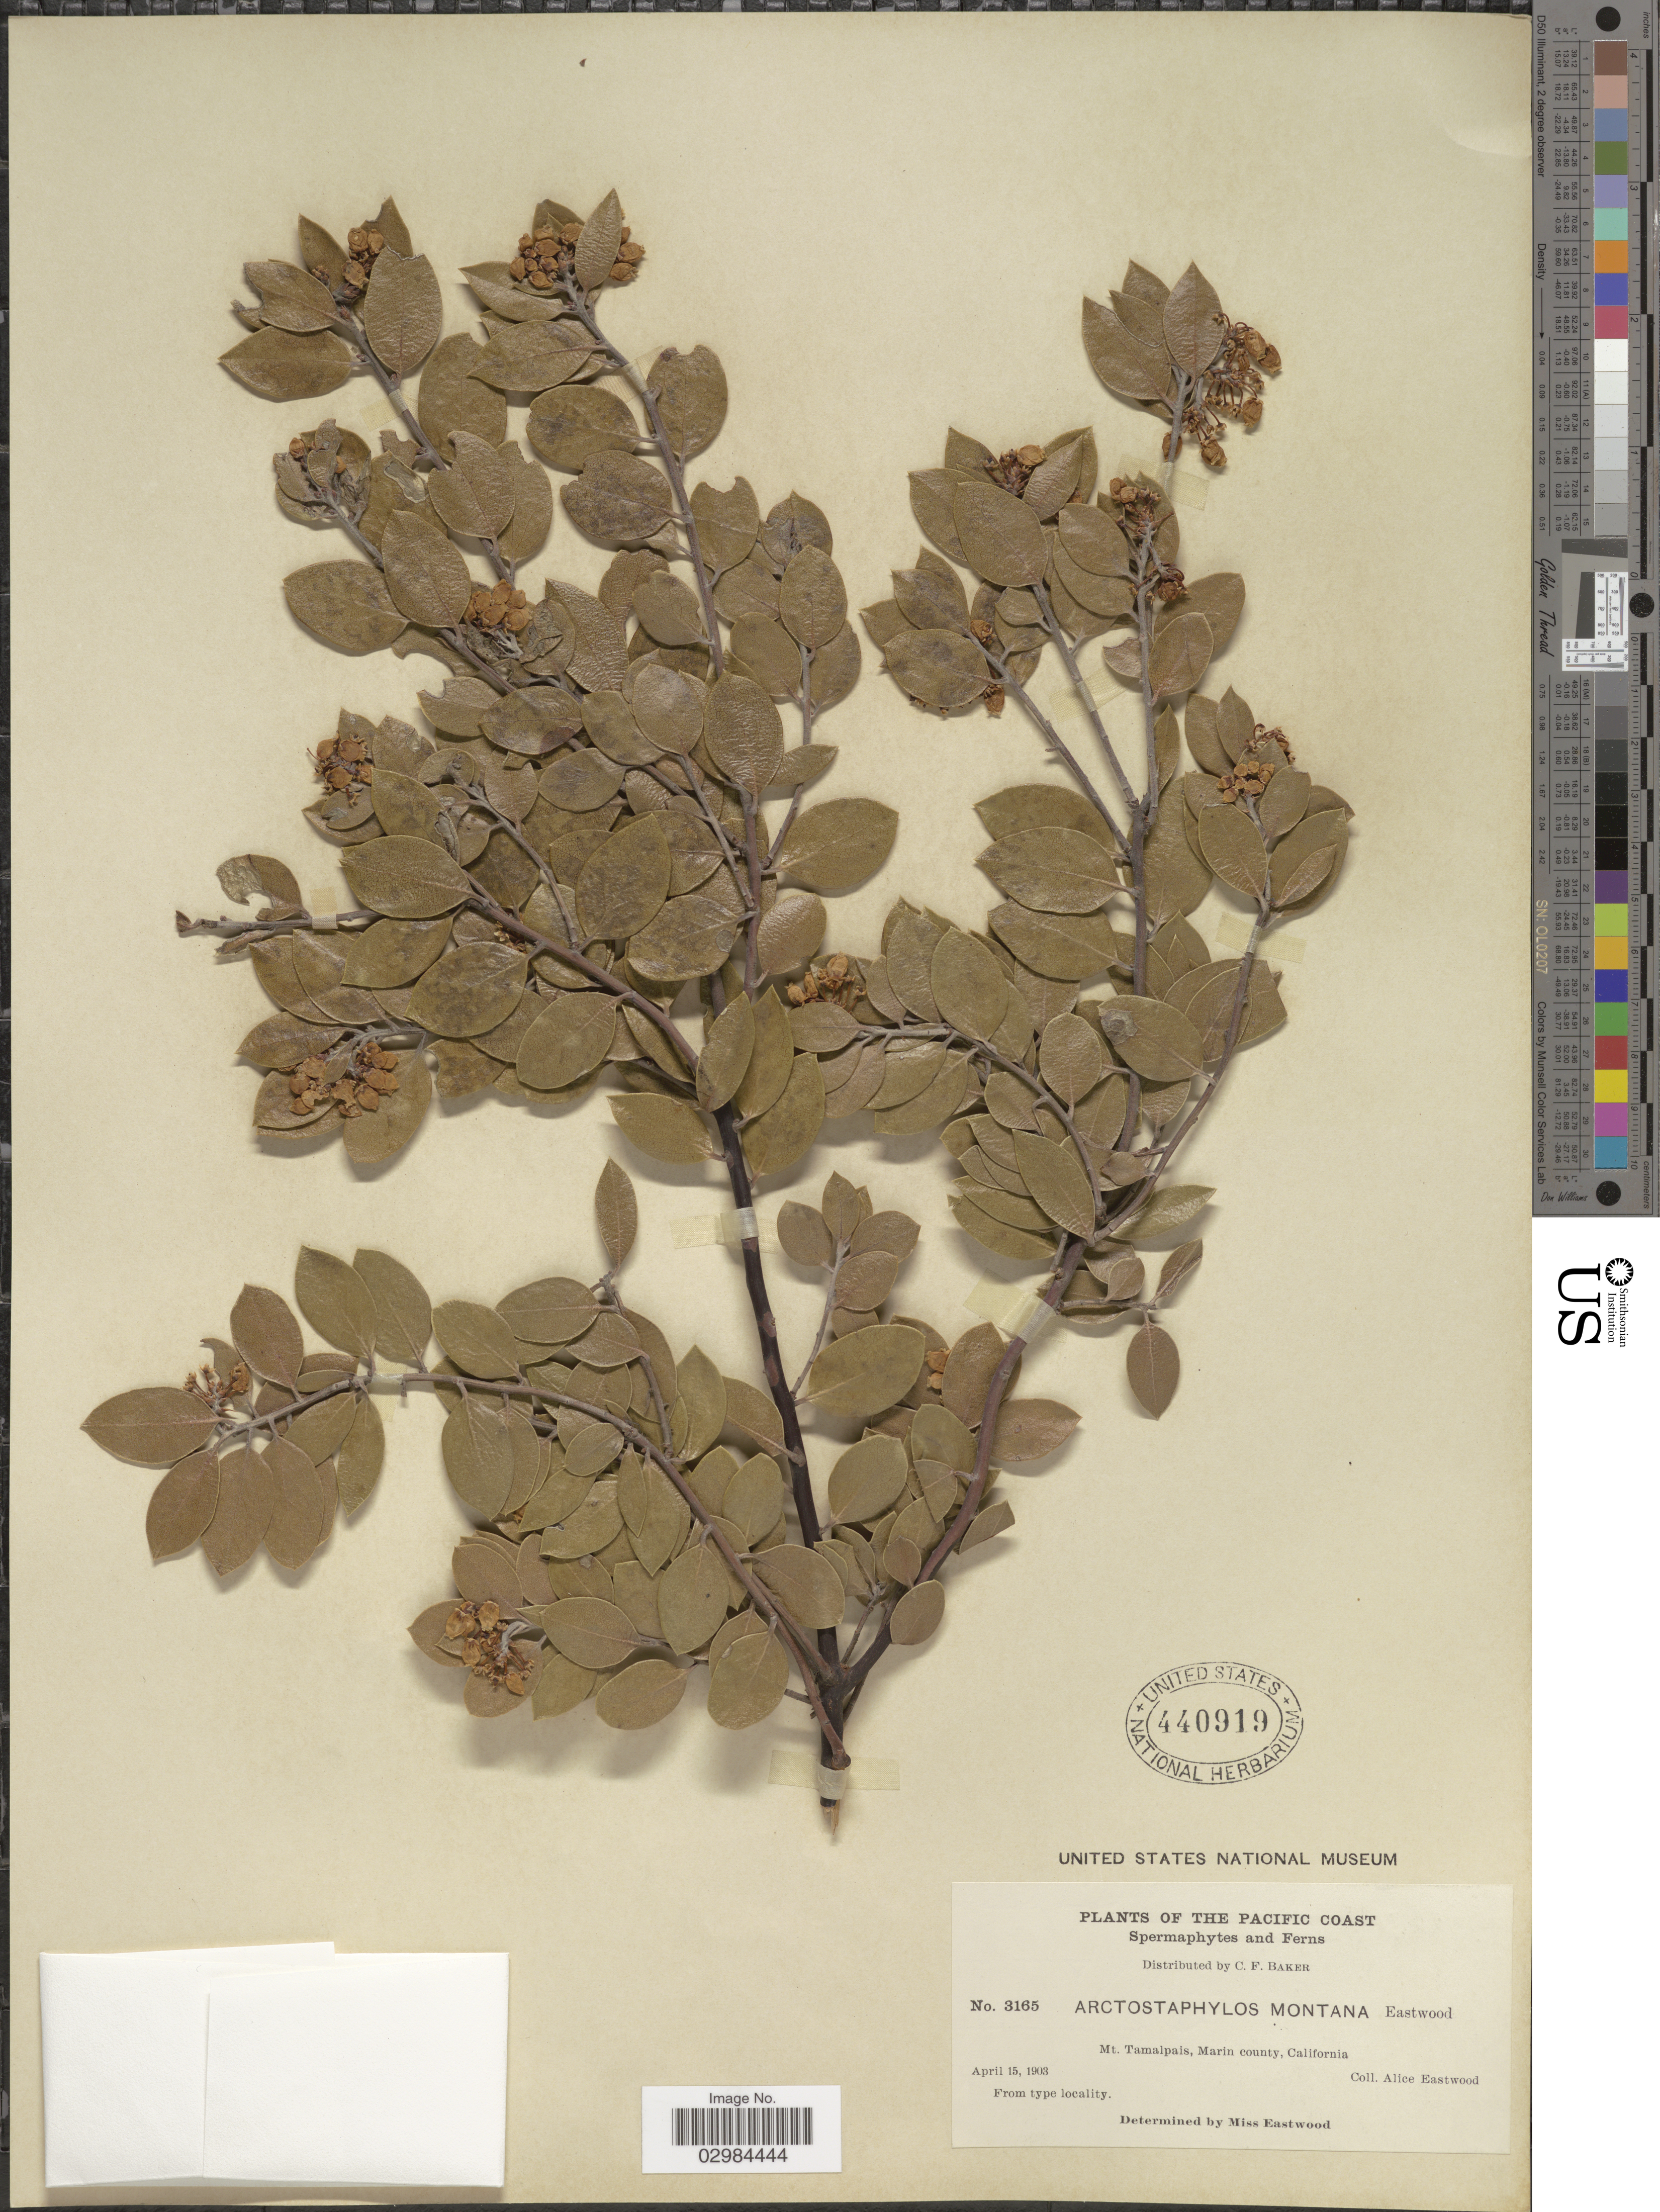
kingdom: Plantae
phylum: Tracheophyta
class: Magnoliopsida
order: Ericales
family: Ericaceae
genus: Arctostaphylos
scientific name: Arctostaphylos platyphylla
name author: (A. Gray) Kuntze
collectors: A. Eastwood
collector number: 3165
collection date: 1903-04-15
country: United States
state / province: California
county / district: Marin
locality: The Pacific Coast. Mt. Tamalpais, Marin county.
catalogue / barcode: US 440919